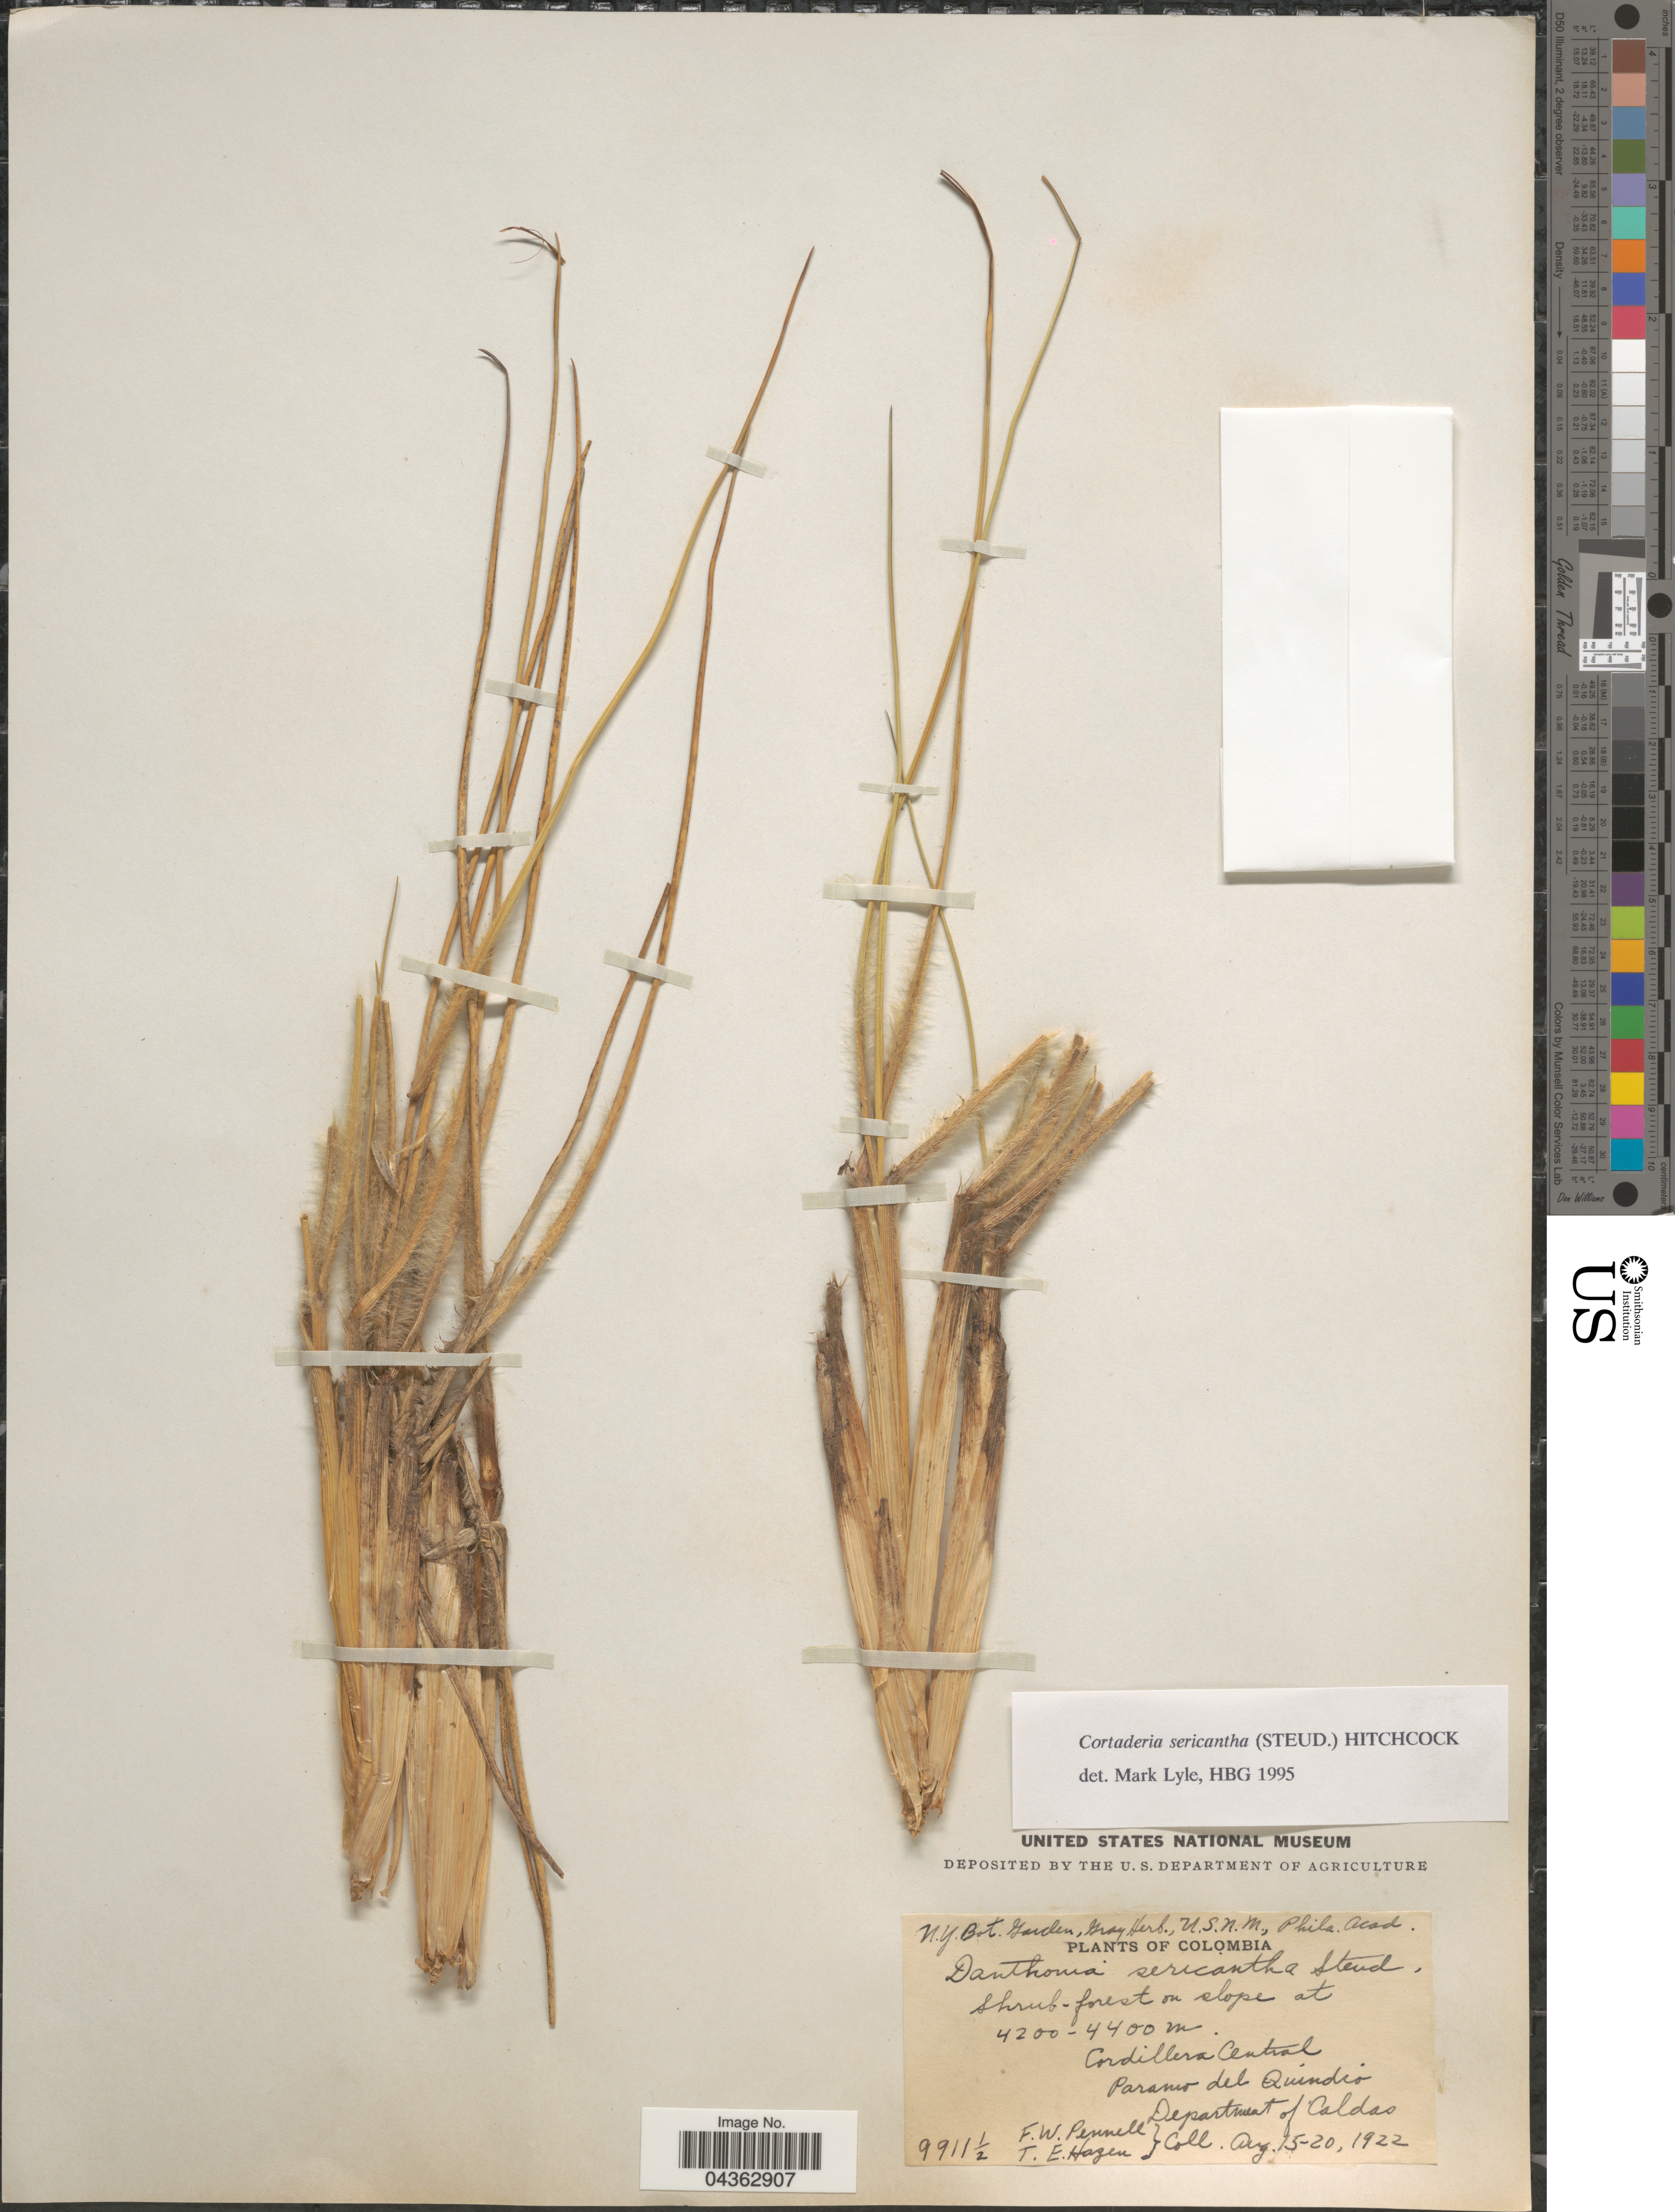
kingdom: Plantae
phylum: Tracheophyta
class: Liliopsida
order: Poales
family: Poaceae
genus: Cortaderia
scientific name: Cortaderia sericantha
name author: (Steud.) Hitchc.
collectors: F. W. Pennell & T. E. Hazen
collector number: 9911½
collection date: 1922-08-15/1922-08-20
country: Colombia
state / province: Caldas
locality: Cordillera Central. Paramo del Quindio. Department of Caldas.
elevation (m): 4200